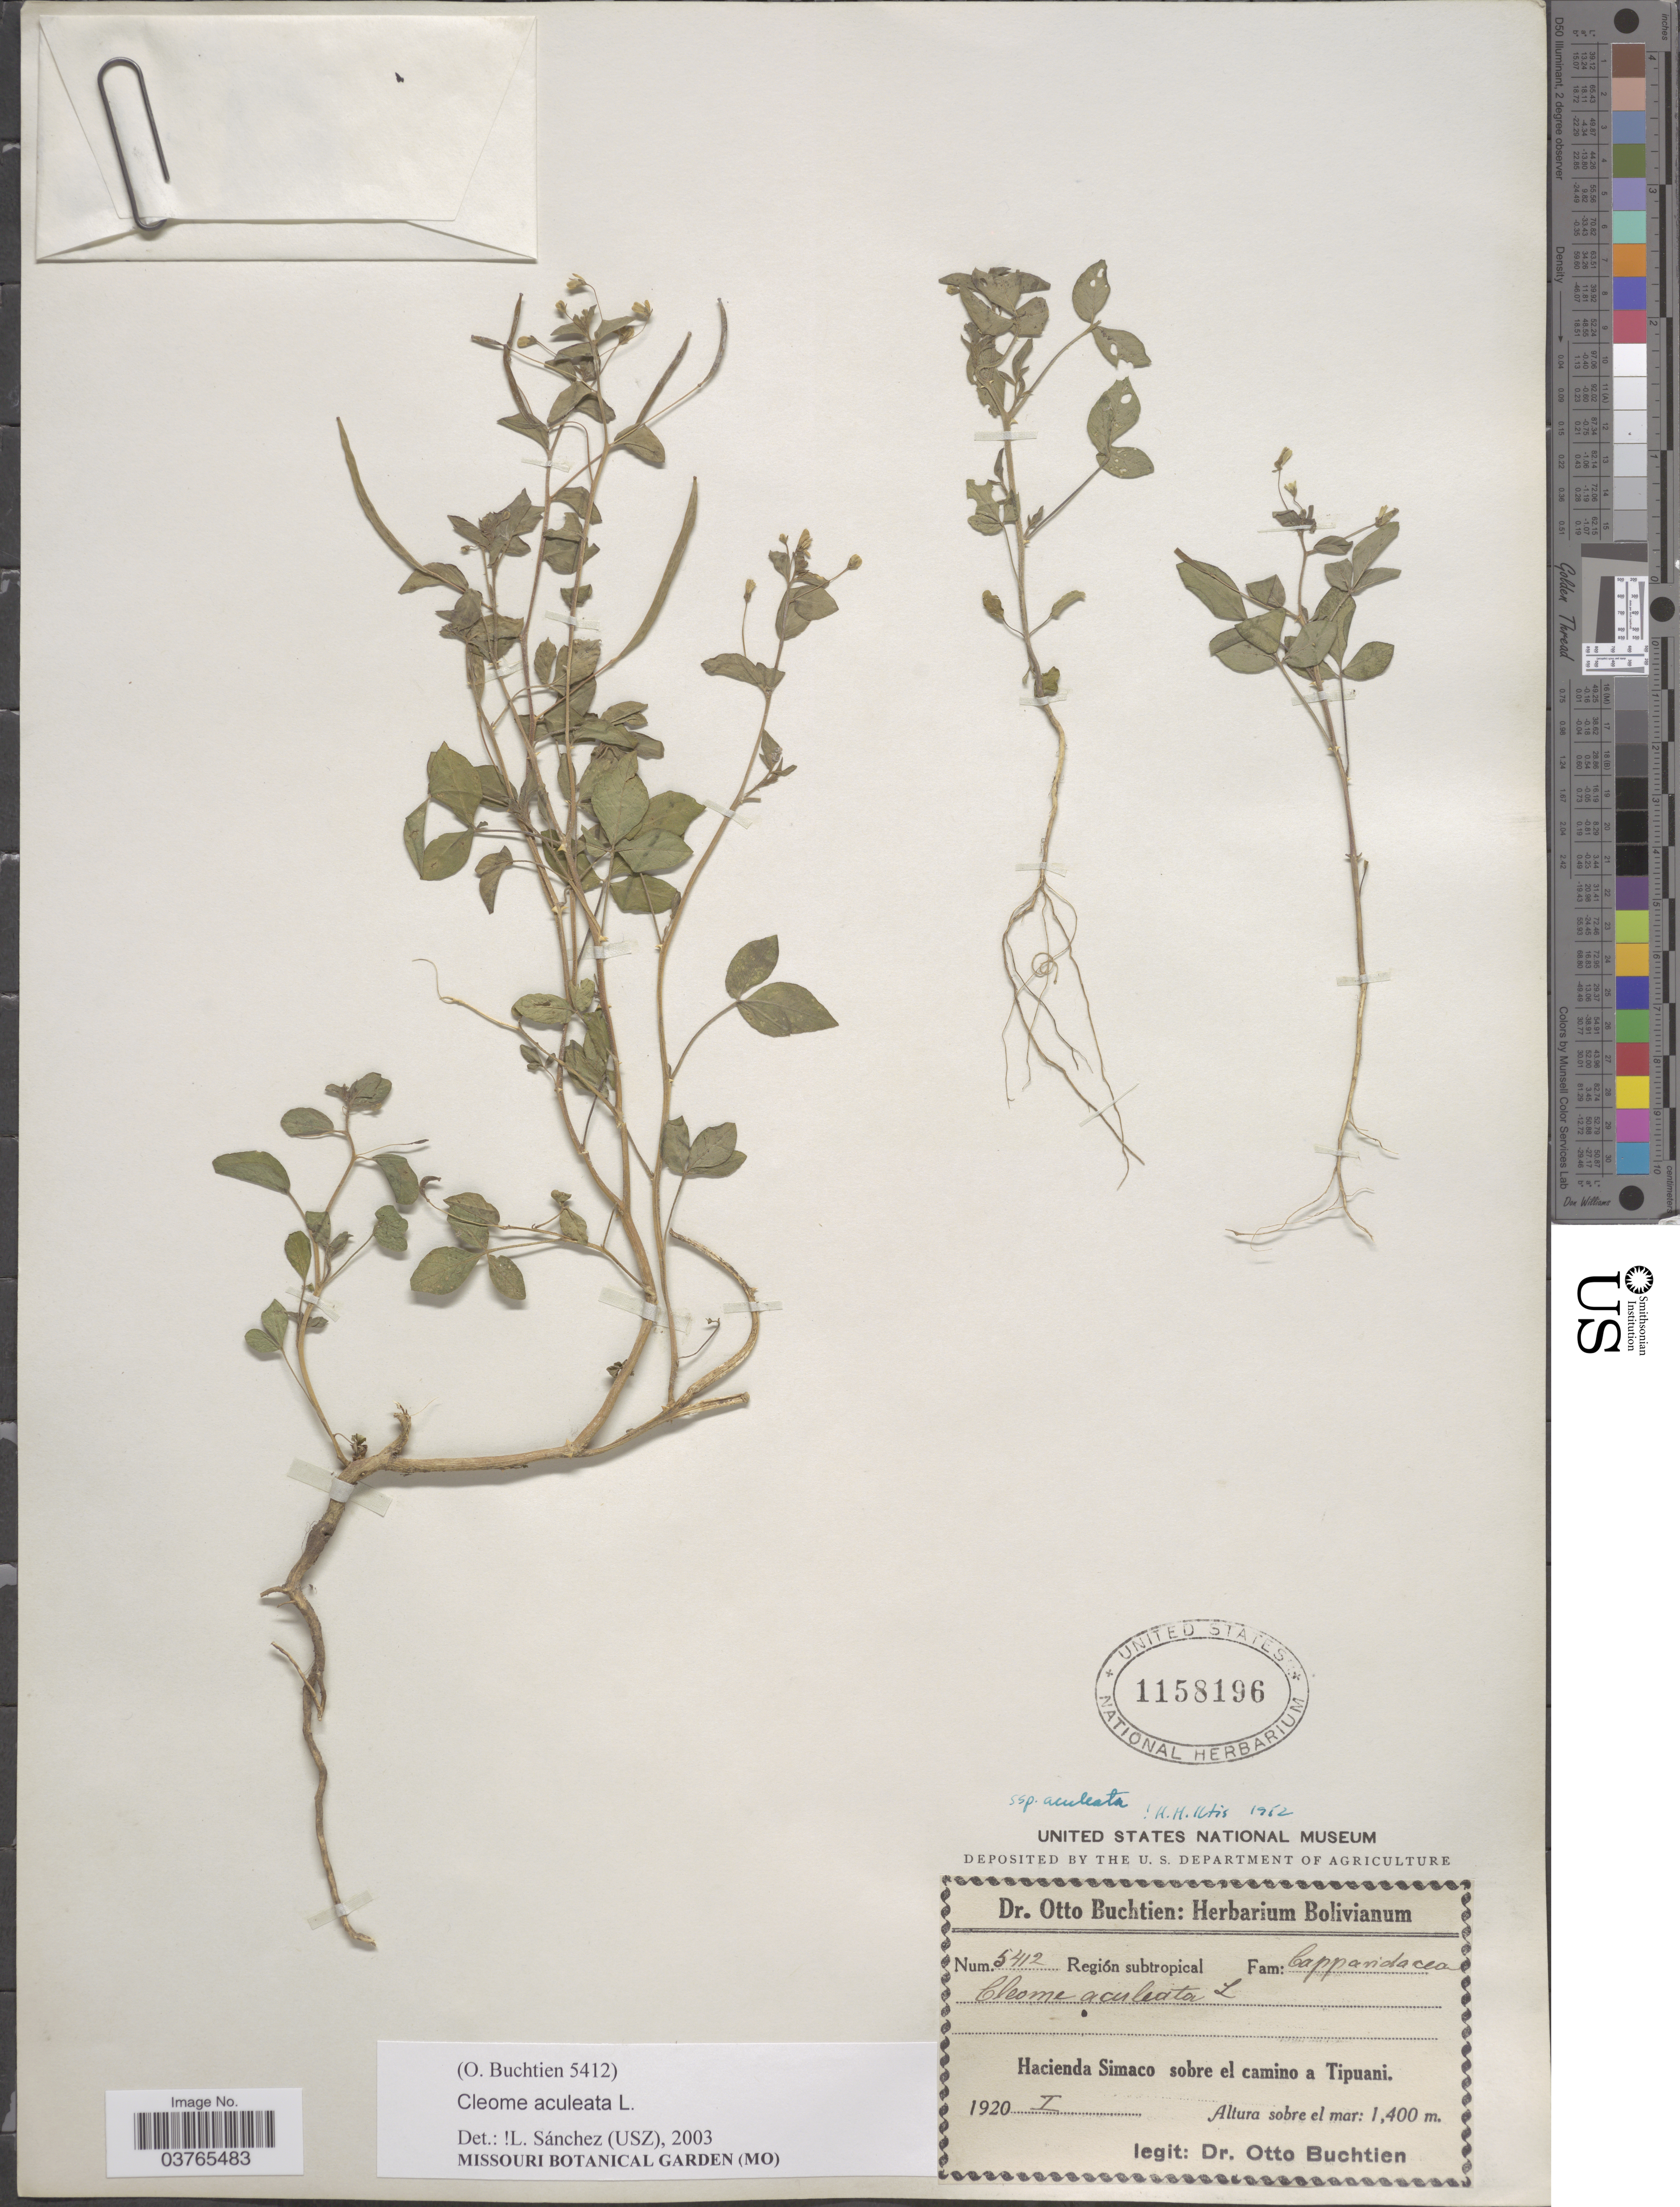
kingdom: Plantae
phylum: Tracheophyta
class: Magnoliopsida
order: Brassicales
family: Cleomaceae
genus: Tarenaya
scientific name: Tarenaya aculeata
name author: (L.) Soares Neto & Roalson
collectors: O. Buchtien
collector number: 5412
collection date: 1920-01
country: Bolivia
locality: Región subtropical. Hacienda Simaco sobre el camino a Tipuani.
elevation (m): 1400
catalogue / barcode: US 1158196